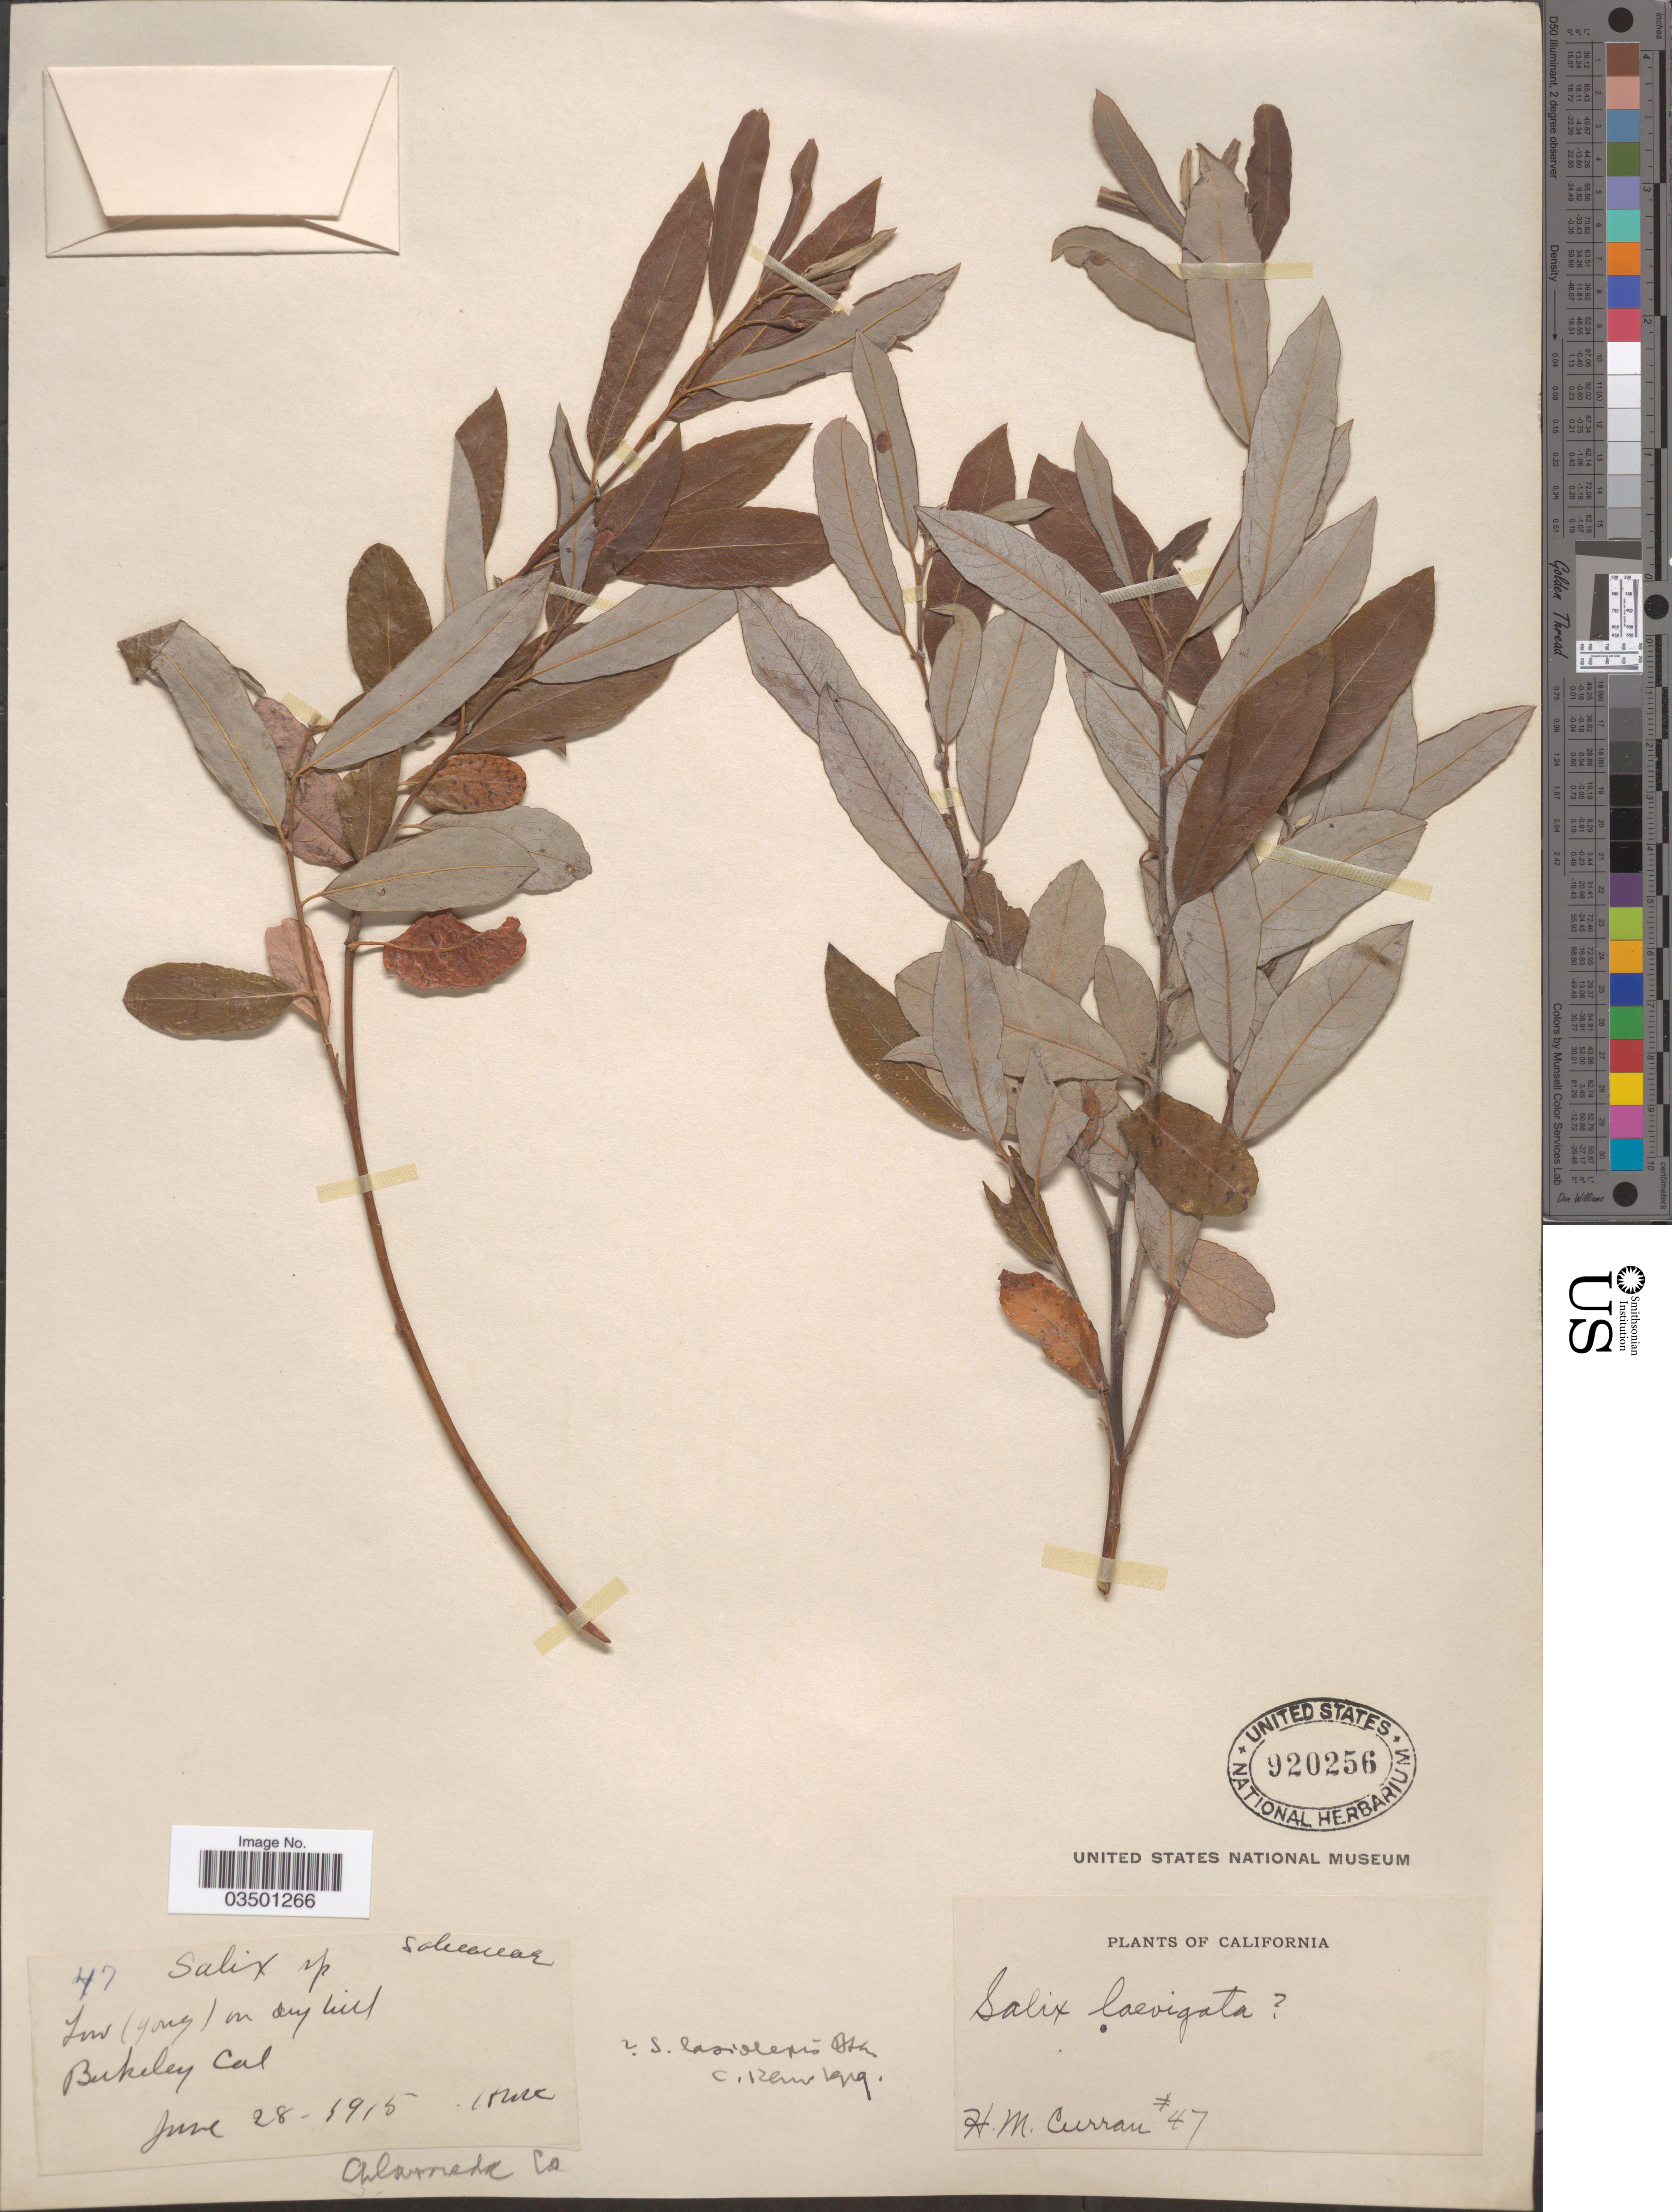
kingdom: Plantae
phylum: Tracheophyta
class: Magnoliopsida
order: Malpighiales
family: Salicaceae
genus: Salix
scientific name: Salix lasiolepis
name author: Benth.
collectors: H. M. Curran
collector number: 47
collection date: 1915-06-28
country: United States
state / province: California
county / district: Alameda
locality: Berkeley Cal. Alameda Co.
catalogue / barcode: US 920256